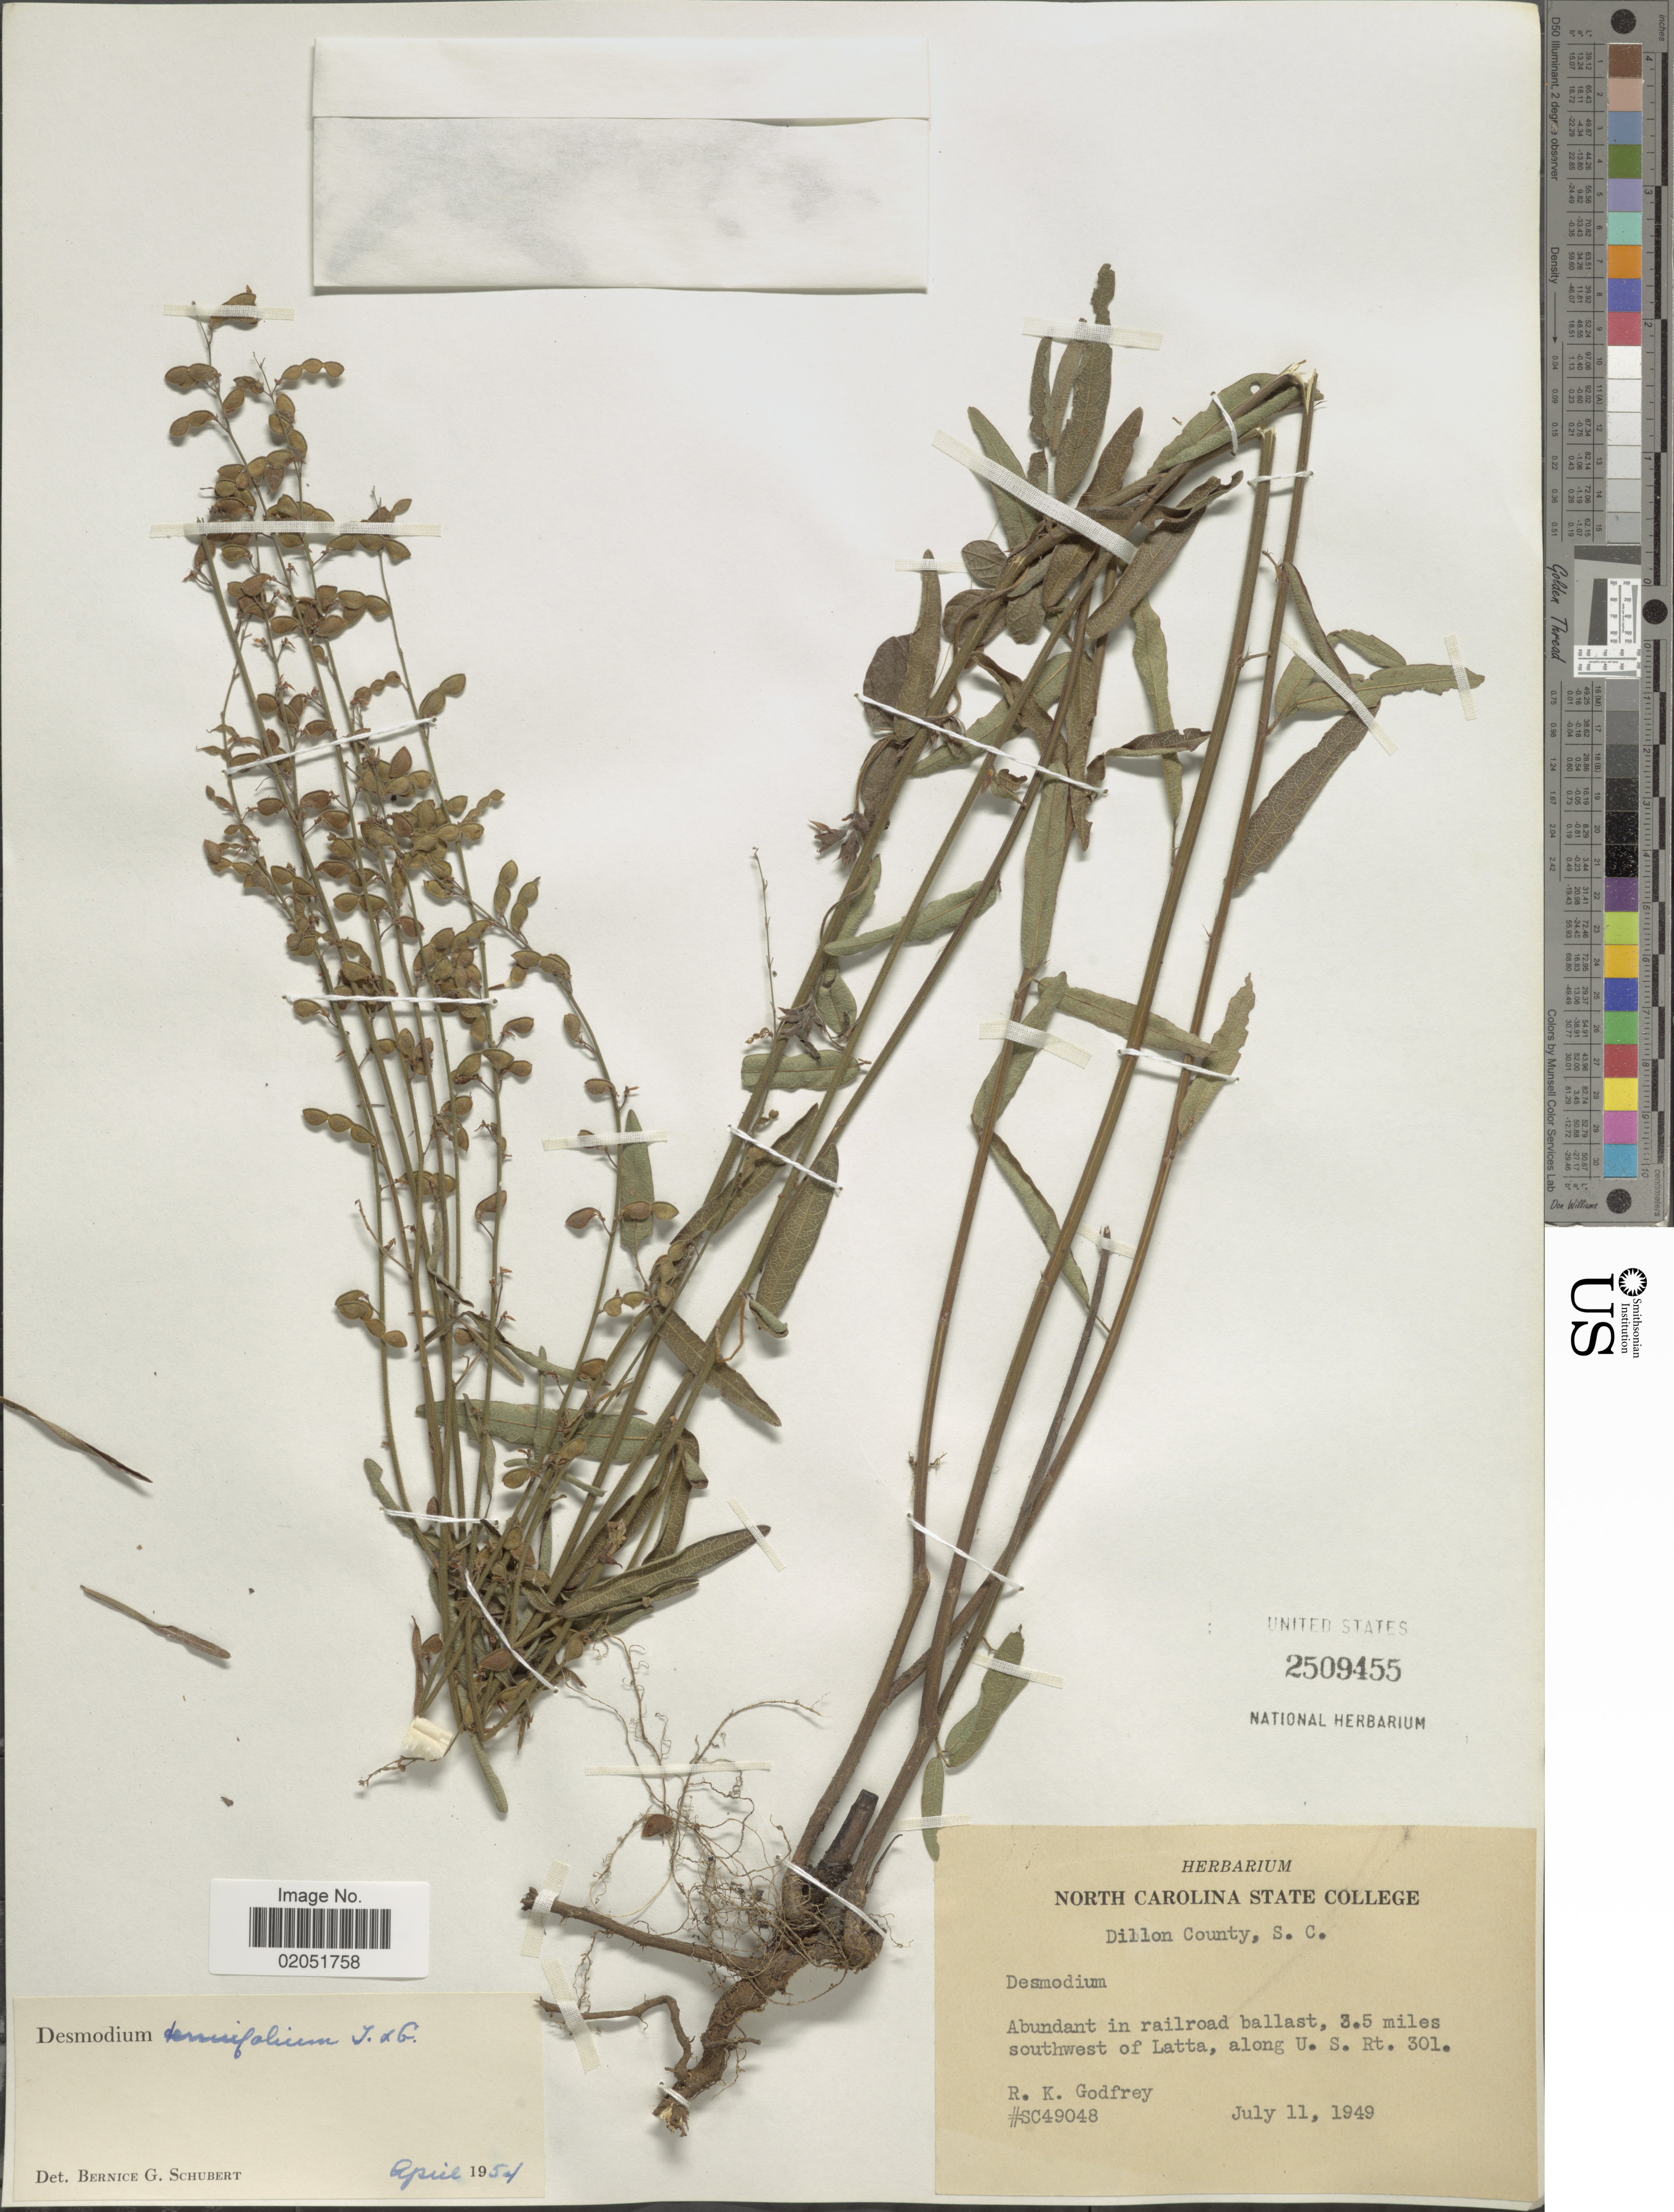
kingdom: Plantae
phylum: Tracheophyta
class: Magnoliopsida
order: Fabales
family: Fabaceae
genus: Desmodium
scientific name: Desmodium tenuifolium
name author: Torr. & A. Gray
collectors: R. K. Godfrey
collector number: SC49048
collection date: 1949-07-11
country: United States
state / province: South Carolina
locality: Dillon County, S.C., Abundant in railroad ballast, 3.5 miles southwet of Latta, along U.S. Rt. 301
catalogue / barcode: US 2509455